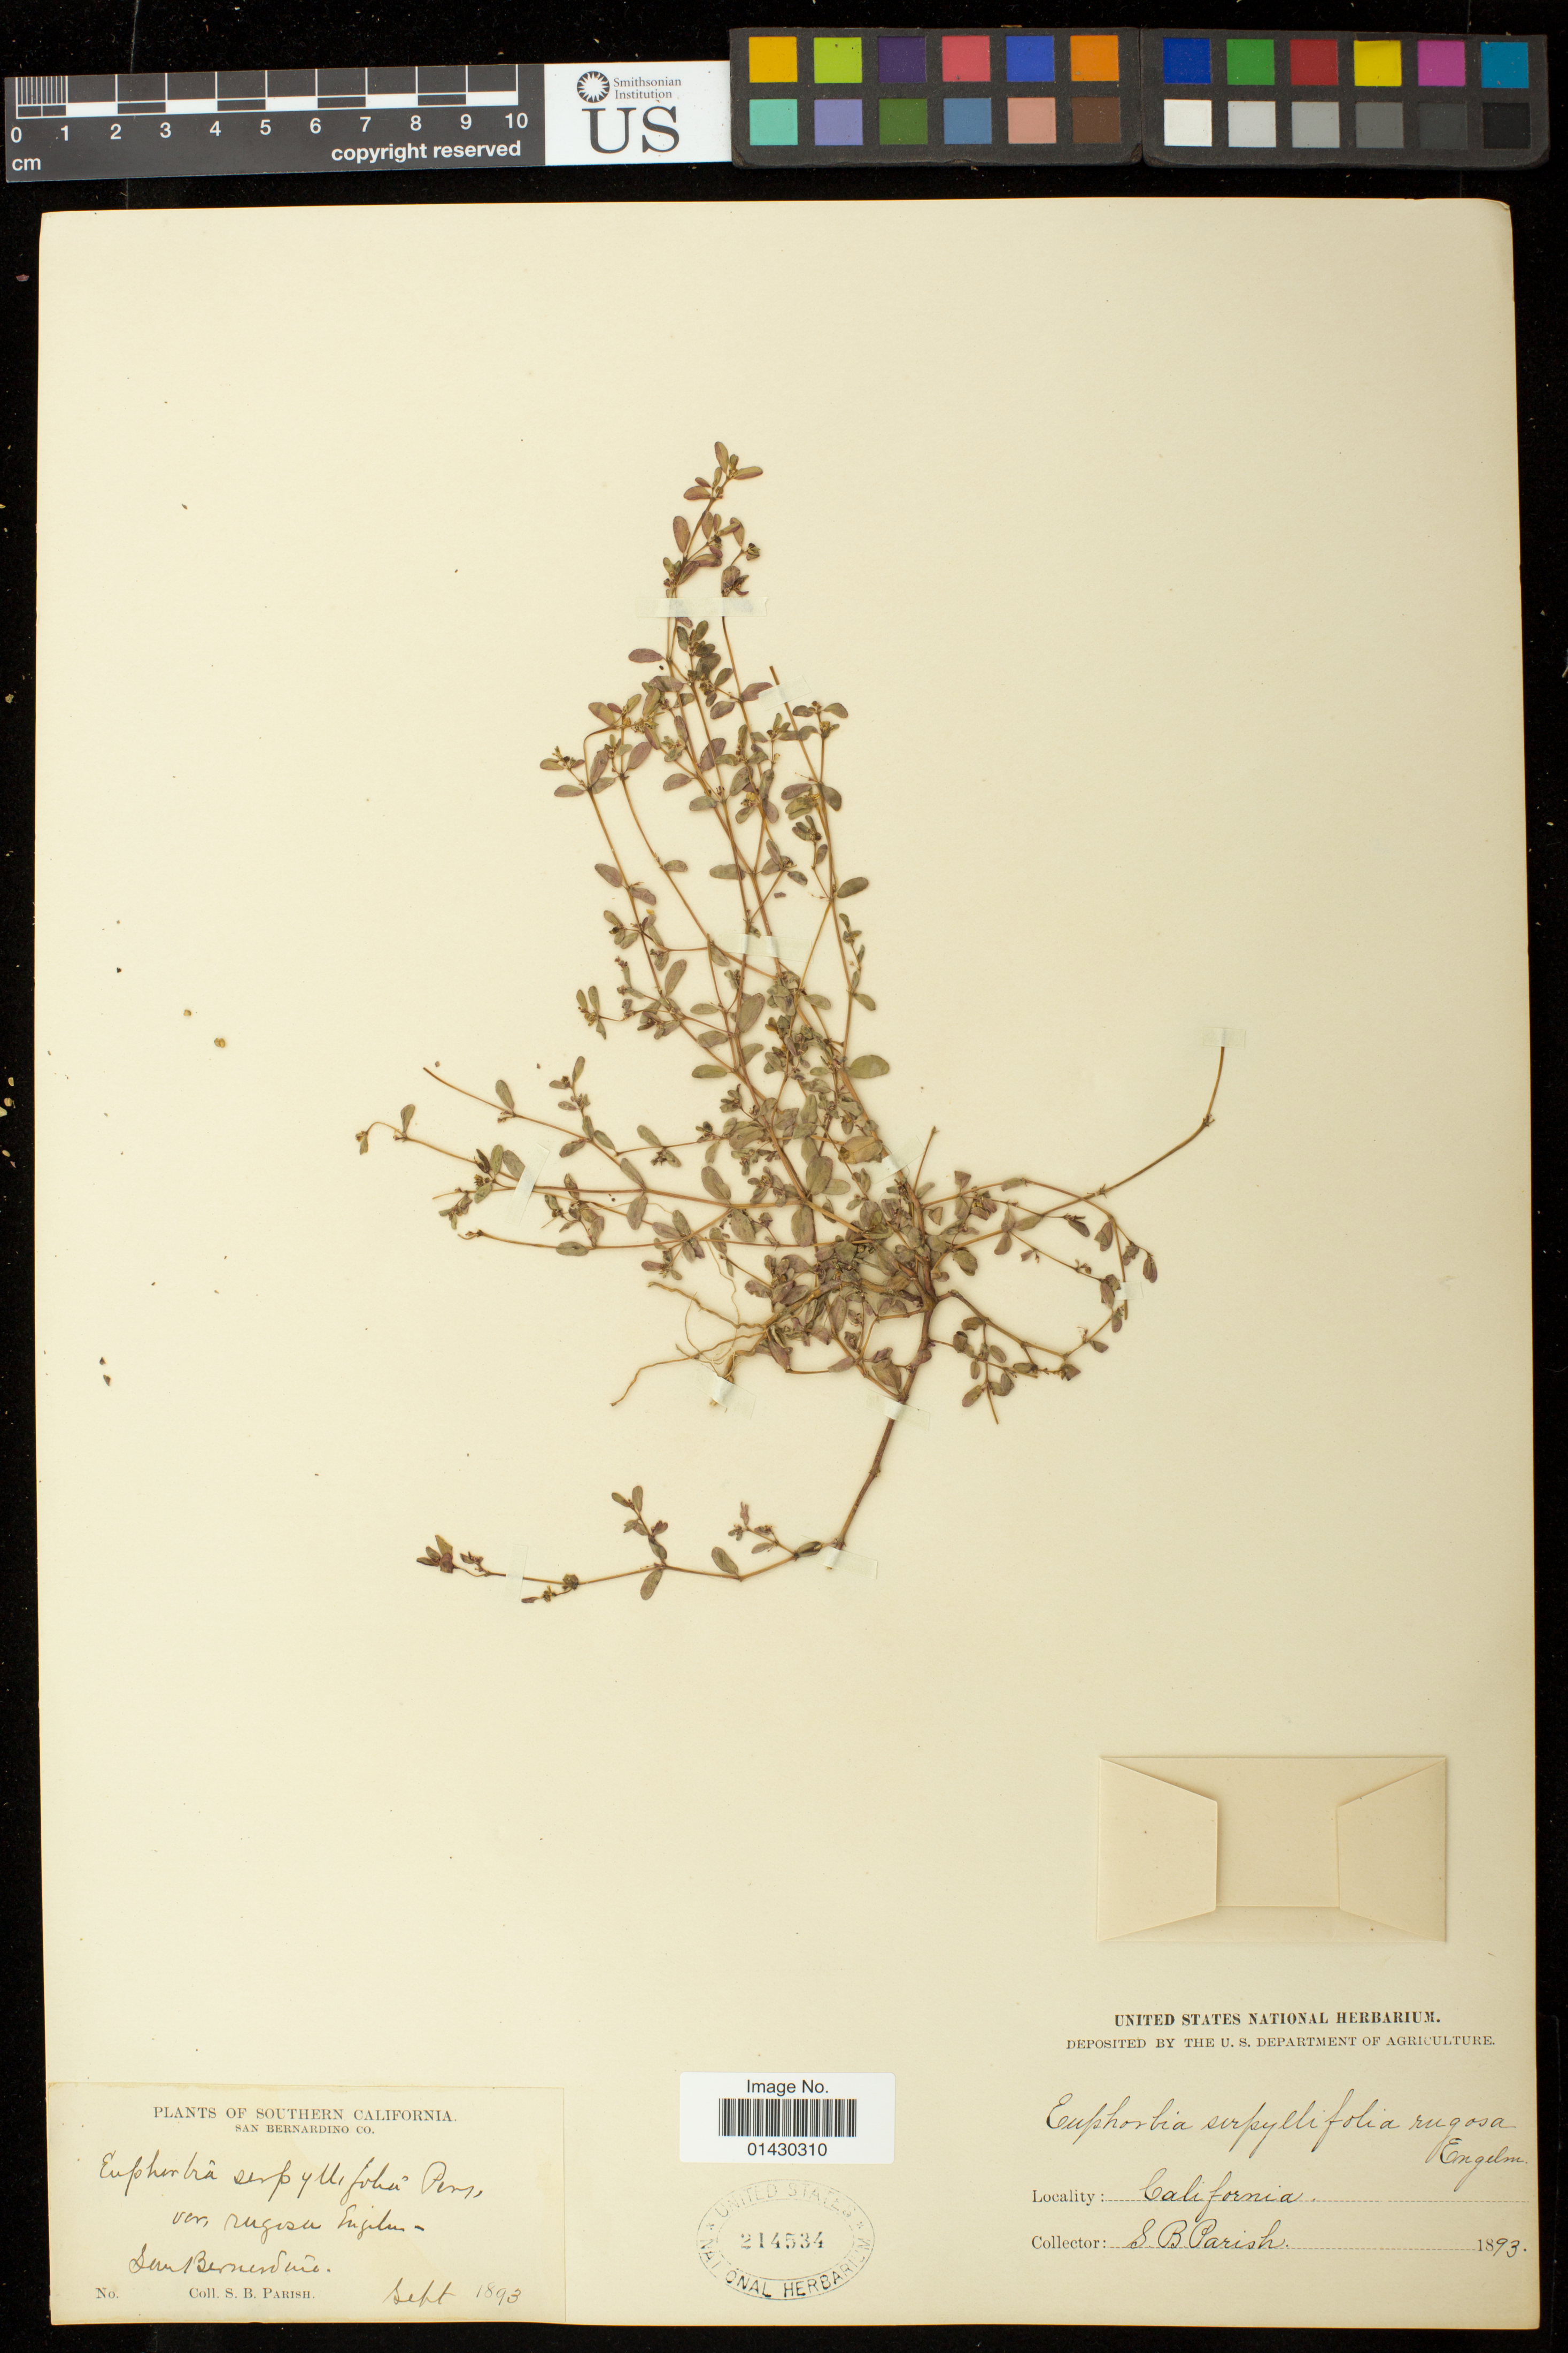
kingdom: Plantae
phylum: Tracheophyta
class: Magnoliopsida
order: Malpighiales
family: Euphorbiaceae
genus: Euphorbia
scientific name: Euphorbia serpillifolia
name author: Pers.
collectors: S. B. Parish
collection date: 1893-09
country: United States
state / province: California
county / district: San Bernardino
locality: San Bernardino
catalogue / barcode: US 214534